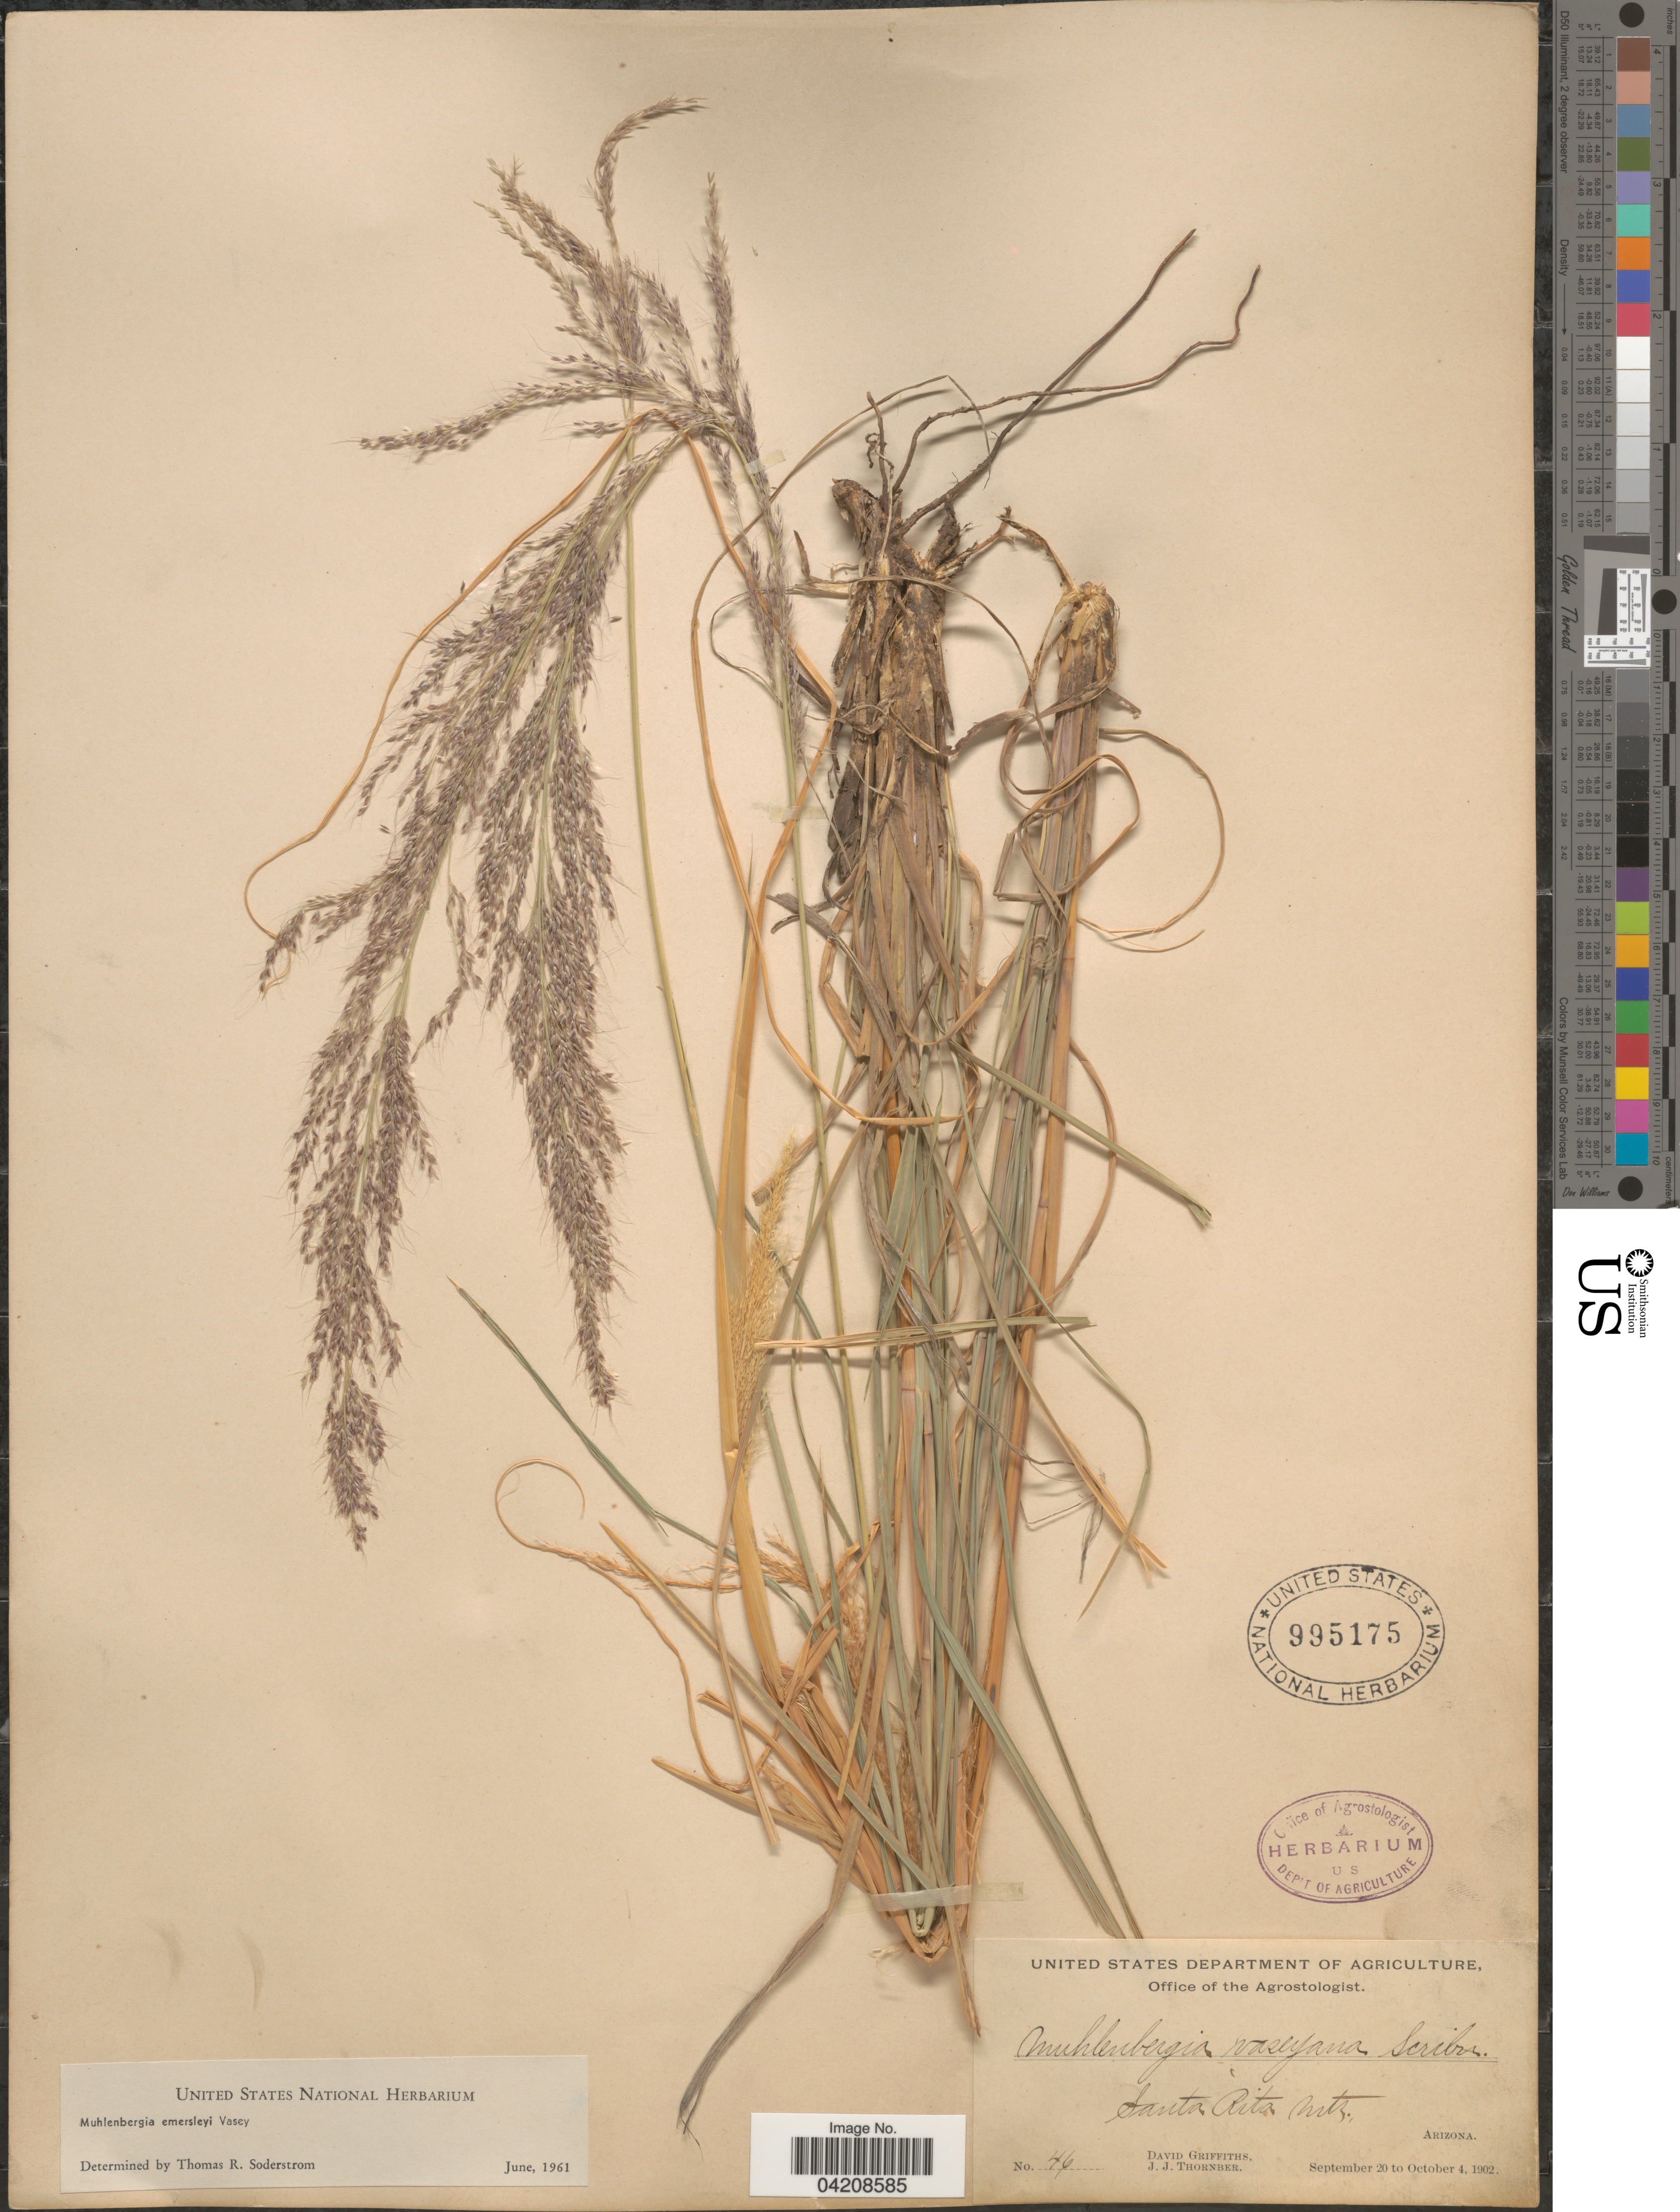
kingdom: Plantae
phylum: Tracheophyta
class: Liliopsida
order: Poales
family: Poaceae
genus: Muhlenbergia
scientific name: Muhlenbergia emersleyi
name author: Vasey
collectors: D. Griffiths & J. Thornber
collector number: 46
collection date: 1902-09-20/1902-10-04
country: United States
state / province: Arizona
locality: Santa Rita Mts.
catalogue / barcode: US 995175